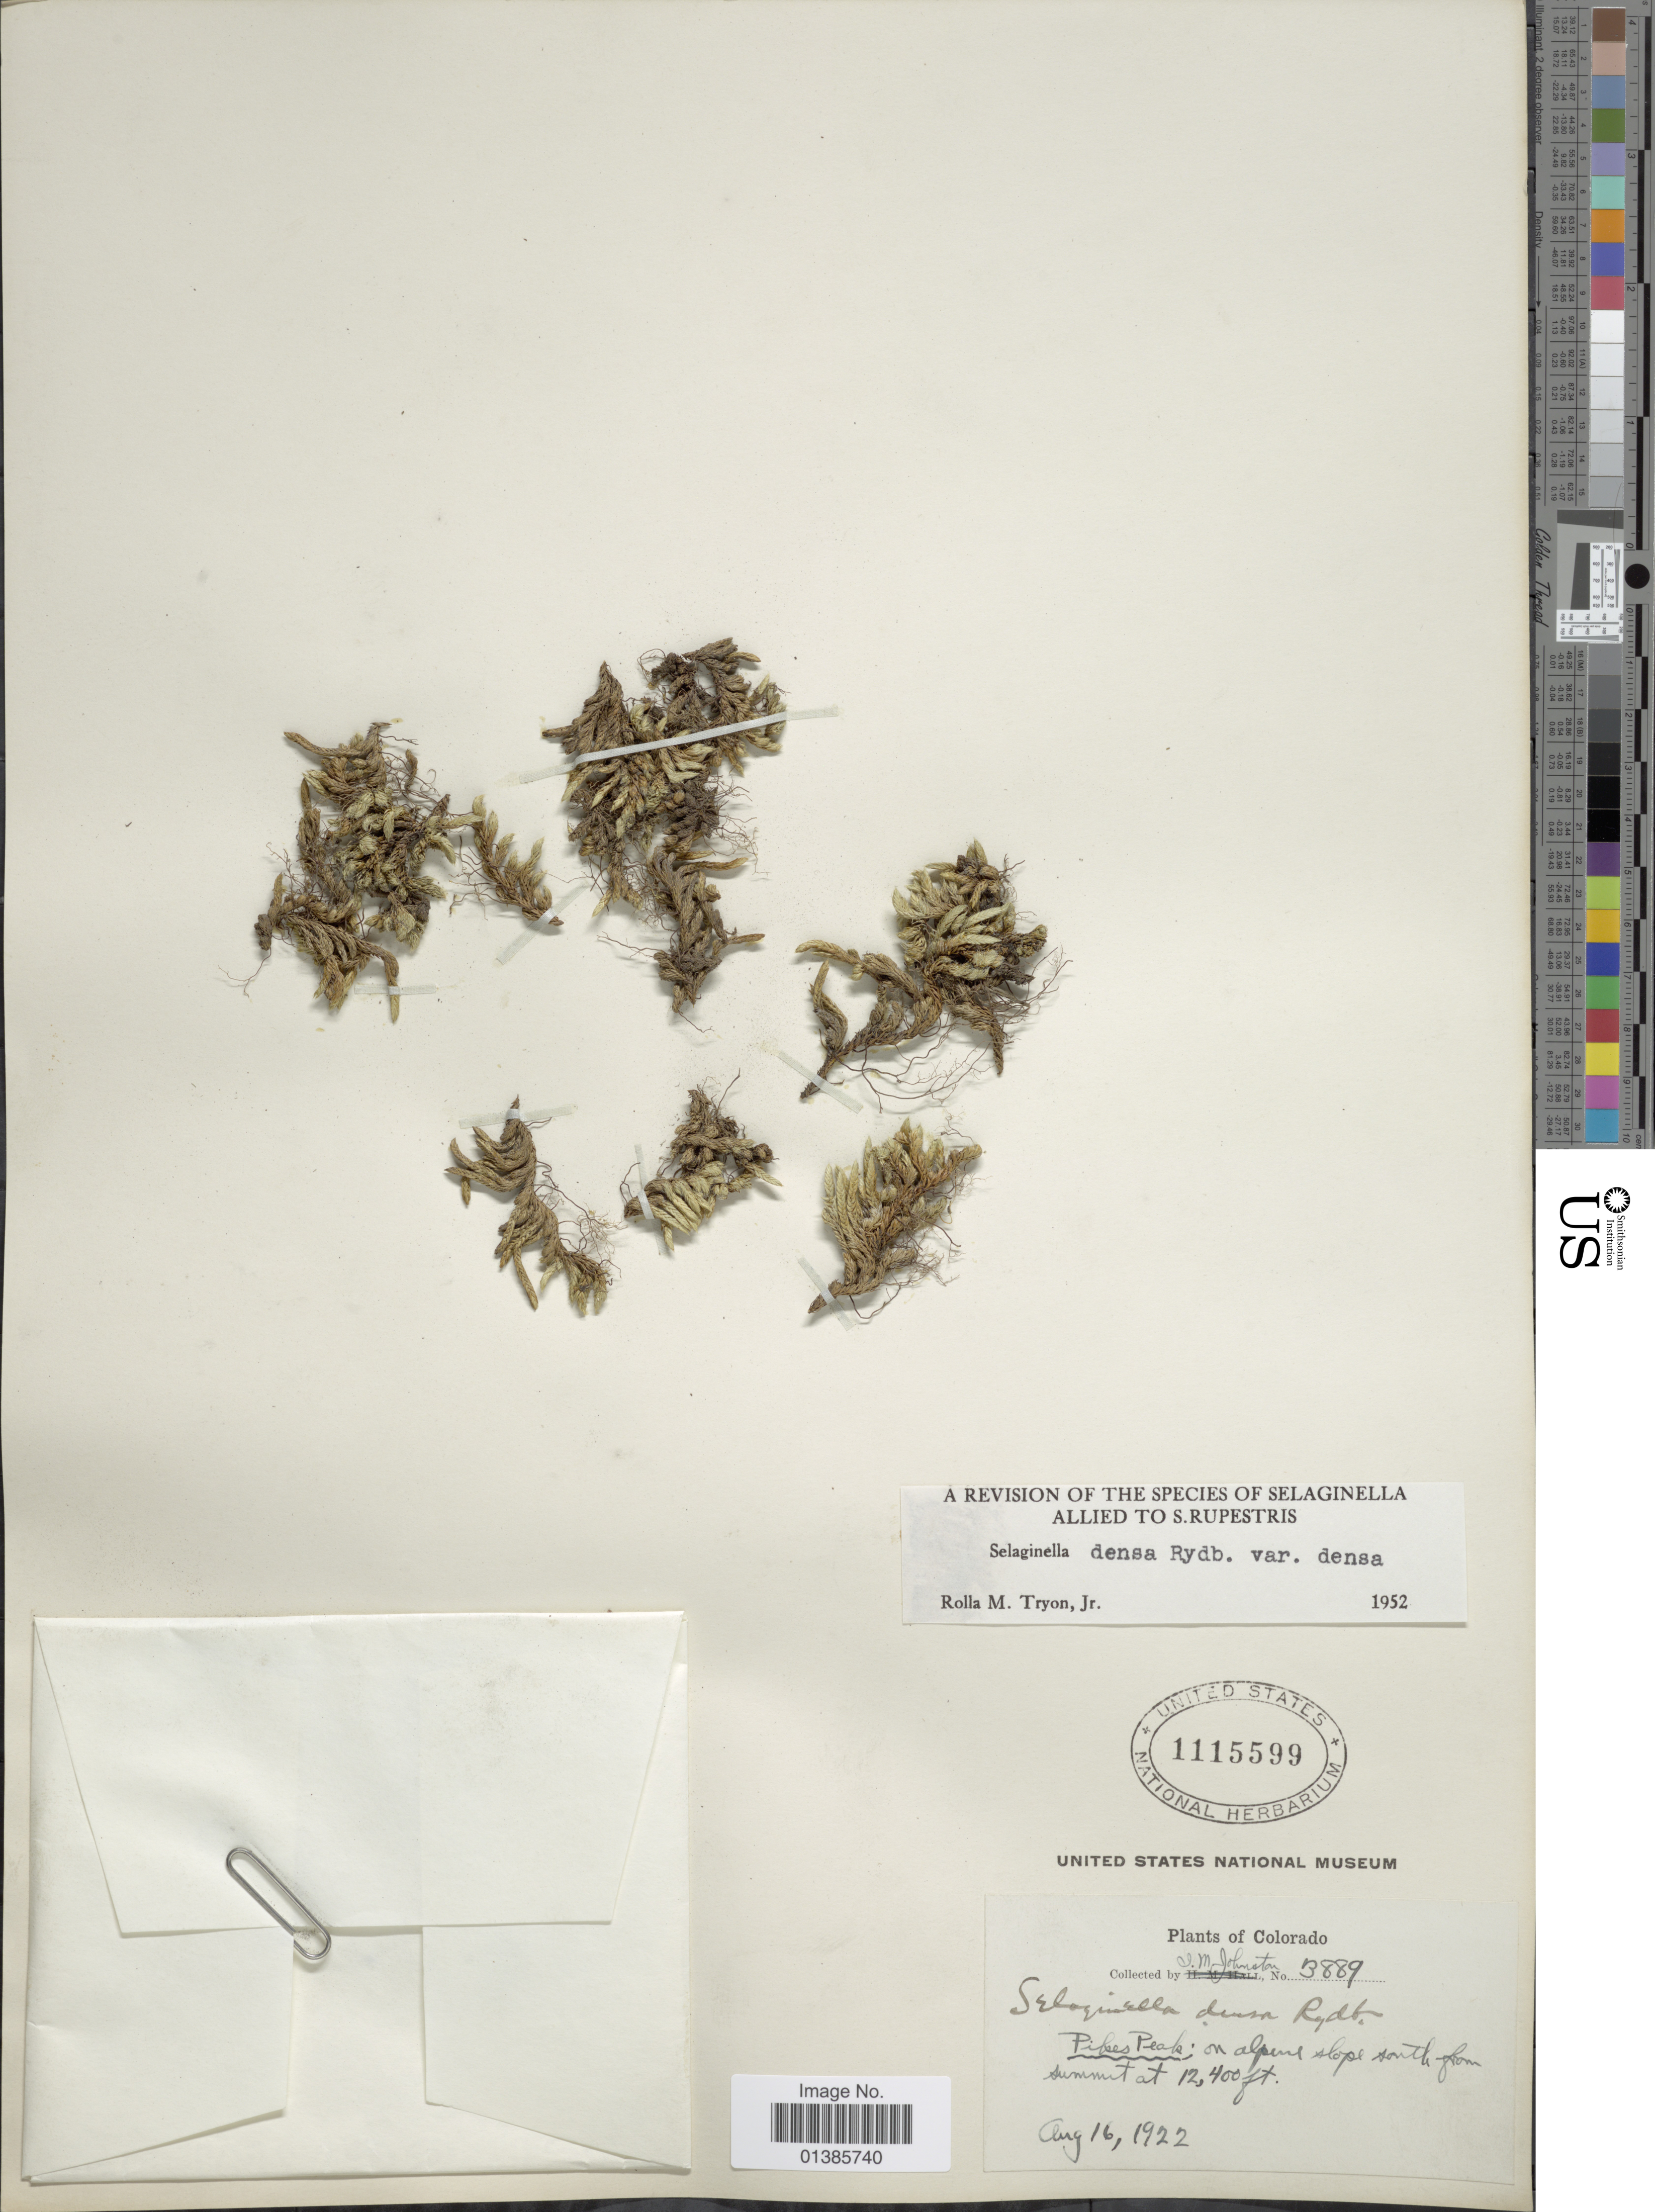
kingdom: Plantae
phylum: Tracheophyta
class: Lycopodiopsida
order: Selaginellales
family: Selaginellaceae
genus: Selaginella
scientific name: Selaginella densa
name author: Rydb.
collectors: I.M. Johnston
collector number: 3889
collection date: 1922-08-16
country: United States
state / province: Colorado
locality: Pikes Peak; on alpine slope south from summit.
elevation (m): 3780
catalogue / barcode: US 1115599